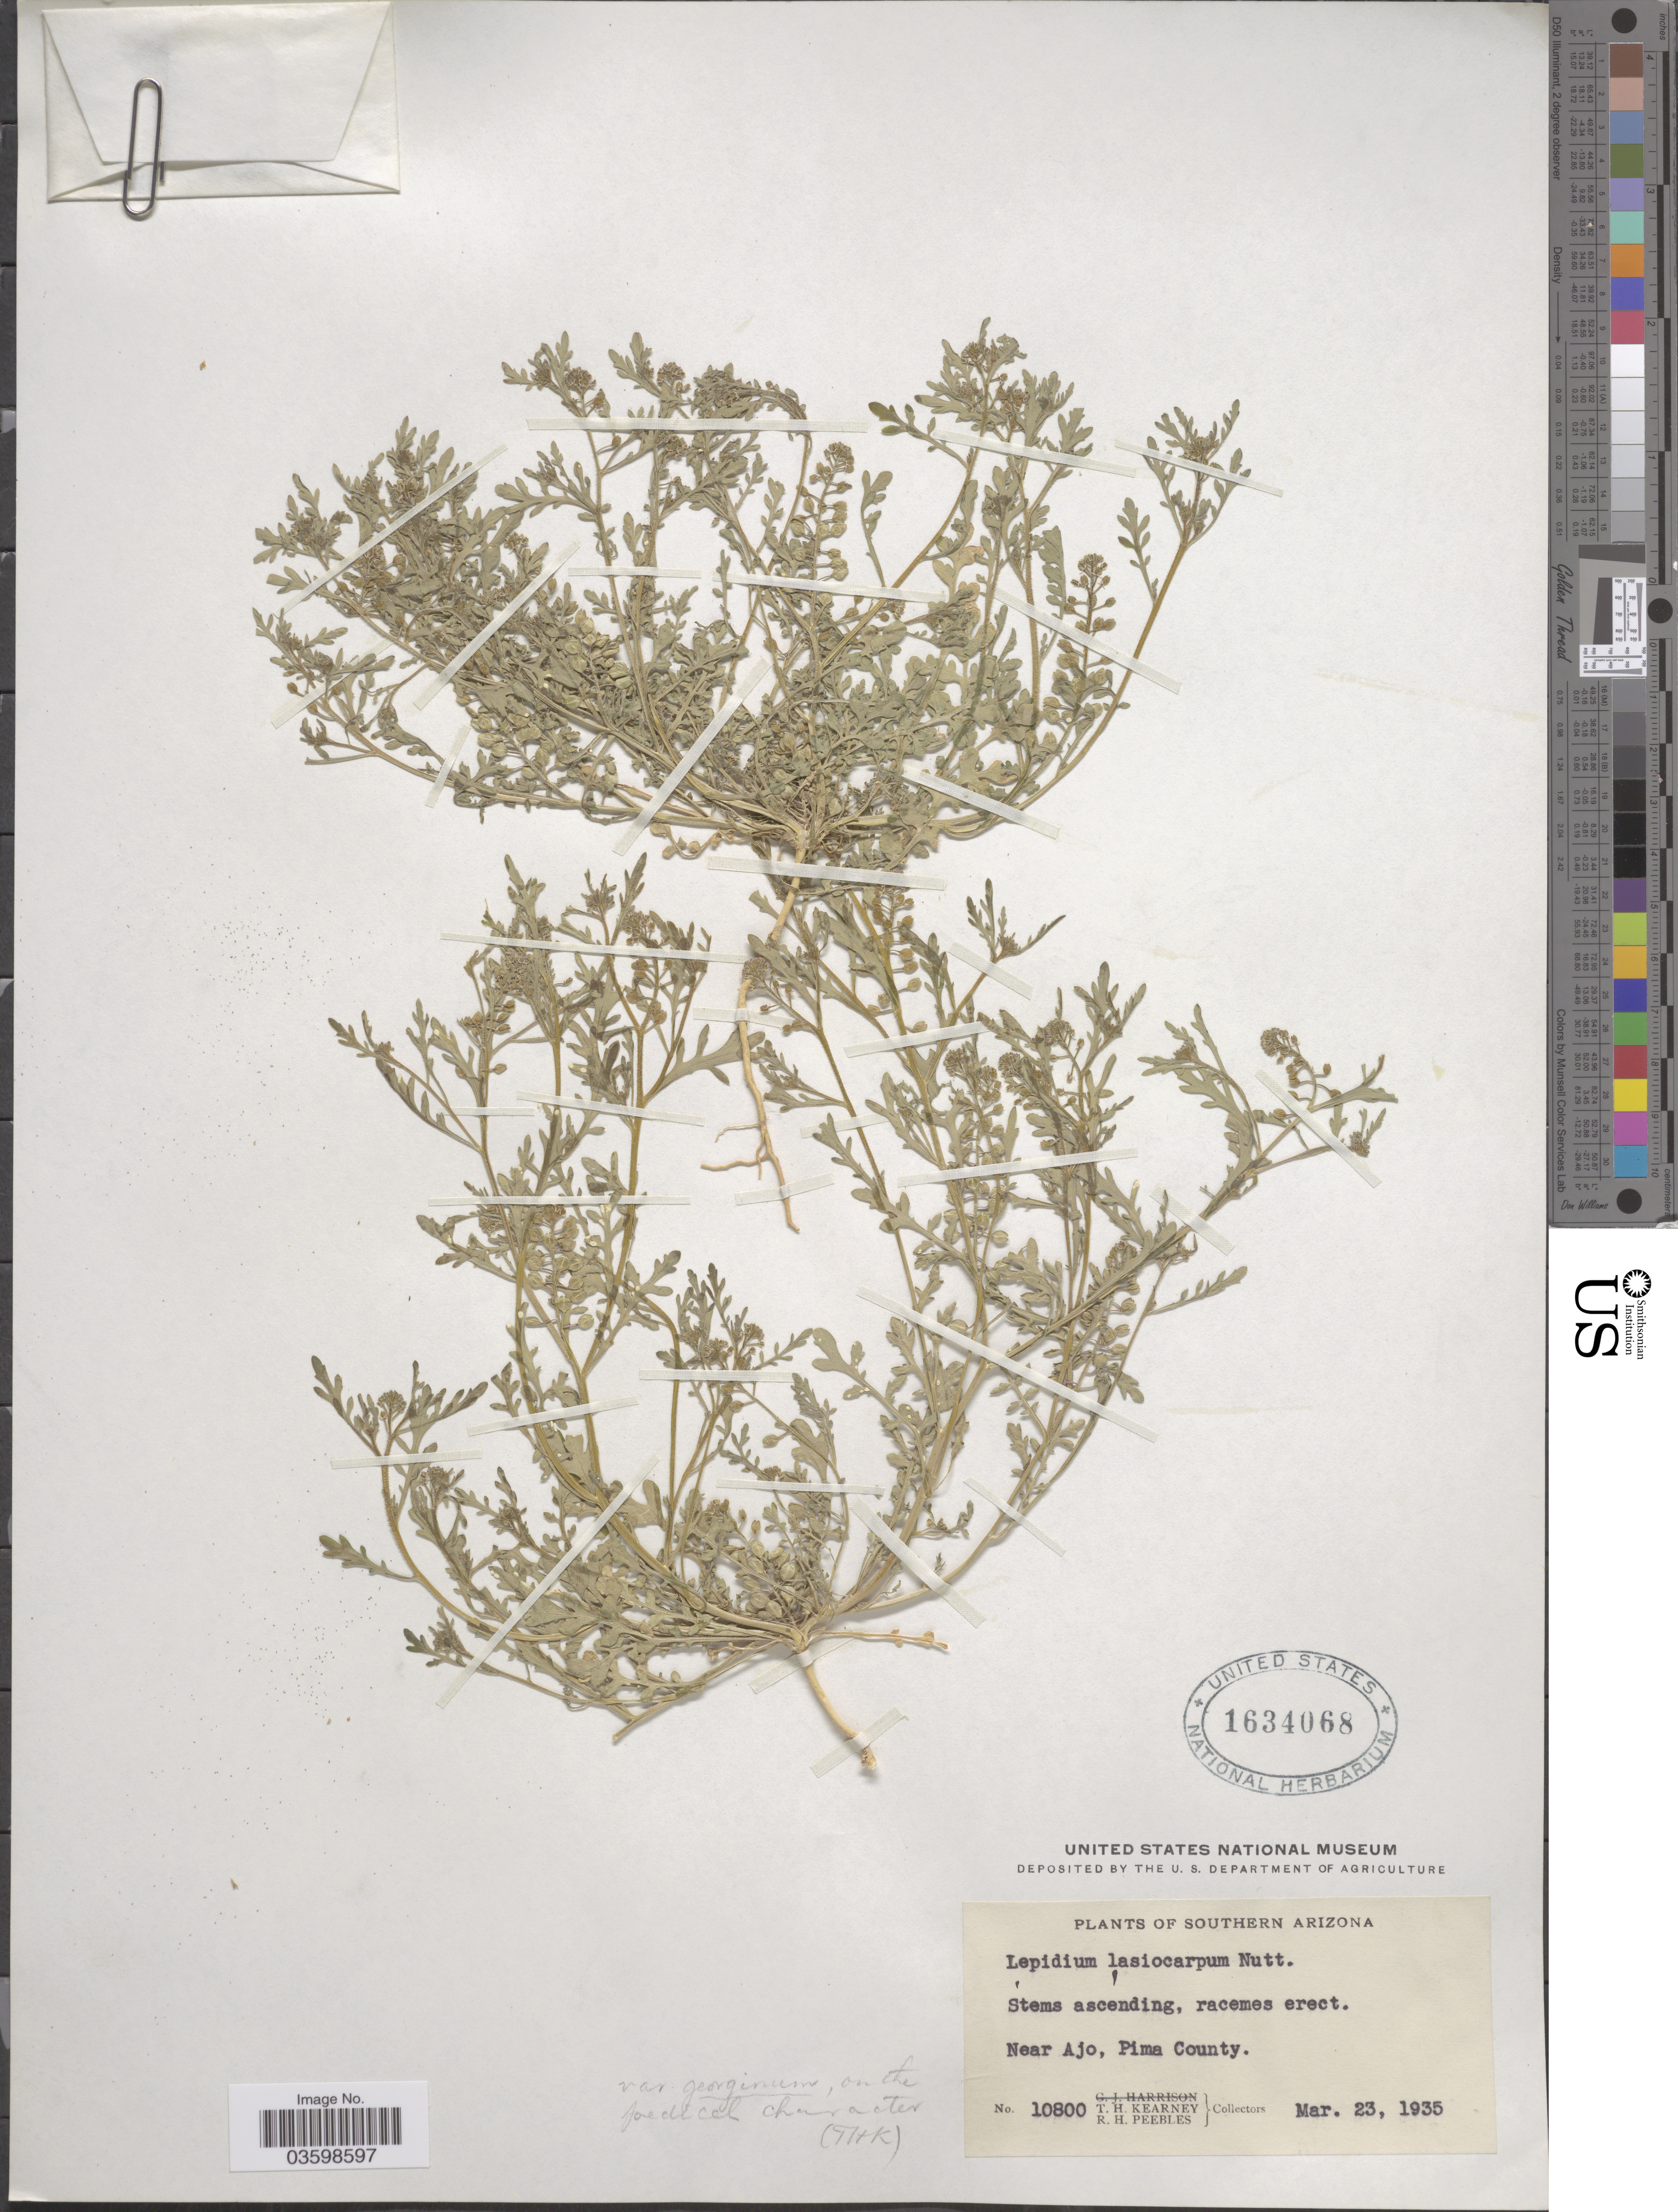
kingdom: Plantae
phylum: Tracheophyta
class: Magnoliopsida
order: Brassicales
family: Brassicaceae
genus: Lepidium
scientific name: Lepidium lasiocarpum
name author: Nutt.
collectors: T. H. Kearney & R. H. Peebles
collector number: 10800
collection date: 1935-03-23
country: United States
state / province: Arizona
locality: Southern Arizona. Near Ajo, Pima County.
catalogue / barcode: US 1634068